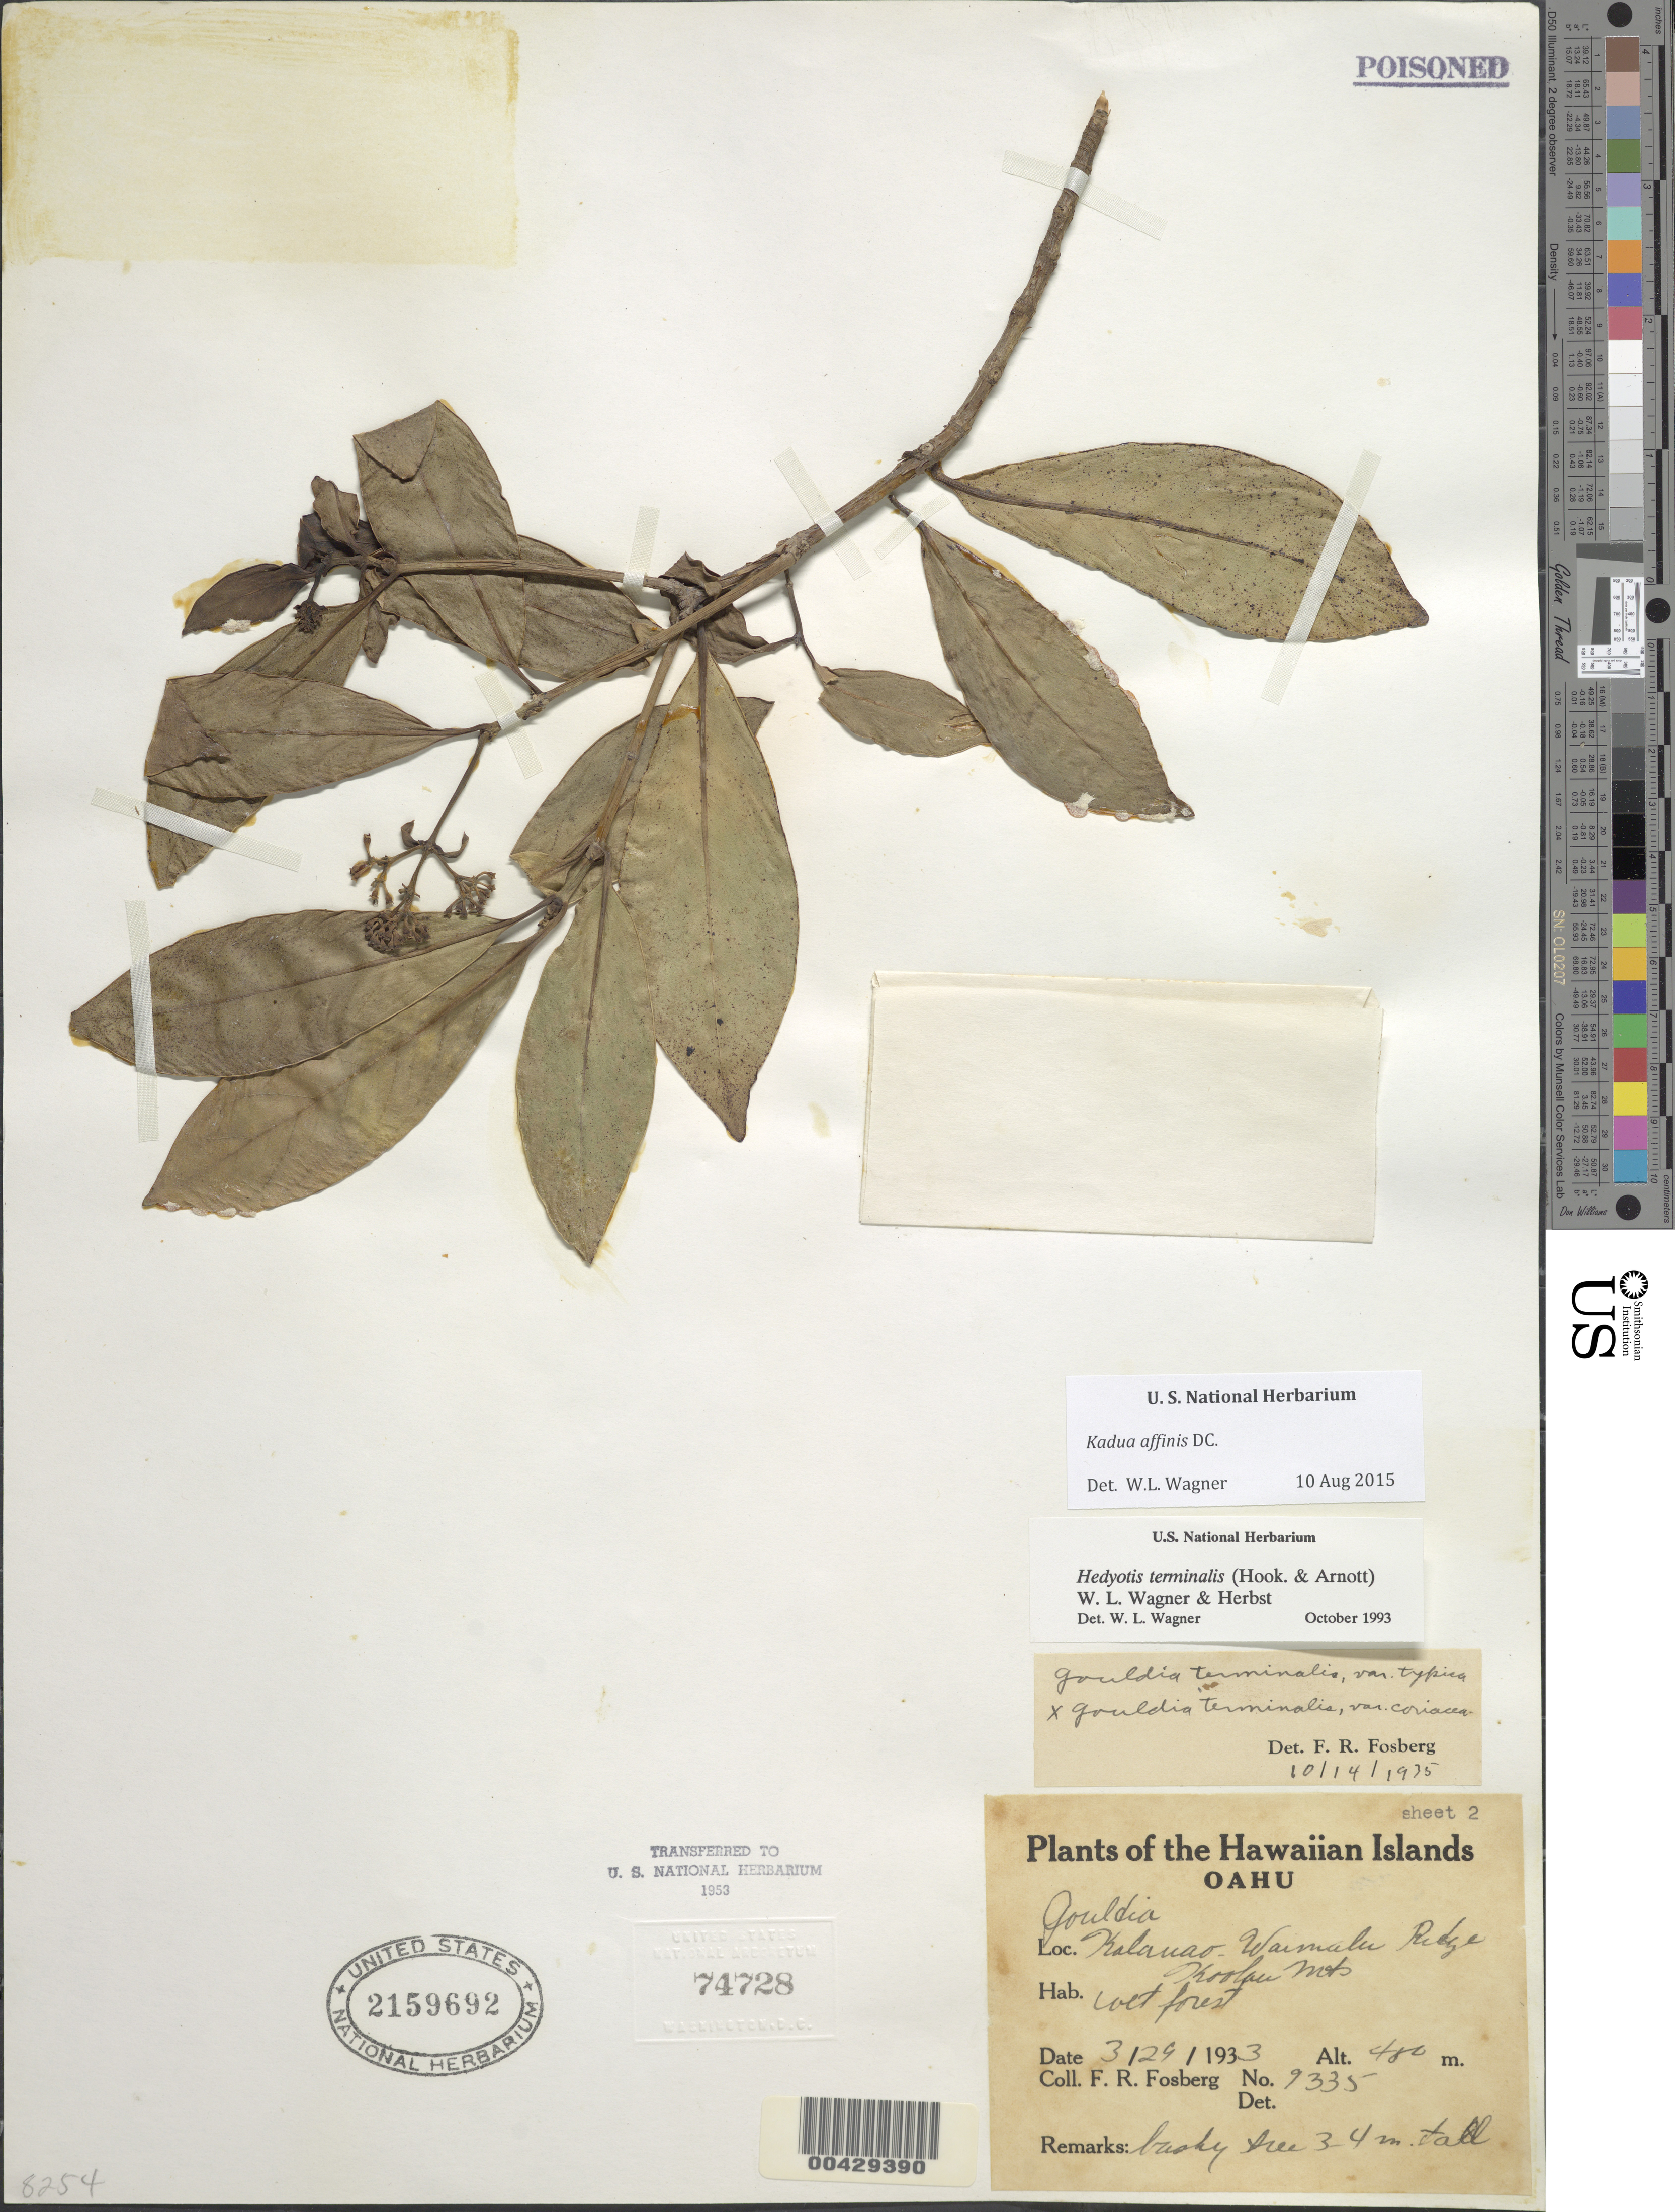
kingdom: Plantae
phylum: Tracheophyta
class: Magnoliopsida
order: Gentianales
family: Rubiaceae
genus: Kadua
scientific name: Kadua affinis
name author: DC.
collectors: F. R. Fosberg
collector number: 9335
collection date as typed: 29 Mar 1933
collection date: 1933-03-29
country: United States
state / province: Hawaii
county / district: Honolulu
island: Oahu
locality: Kalawao, Waimalu Ridge, Koolau Mts.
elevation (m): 480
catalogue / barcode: US 2159692